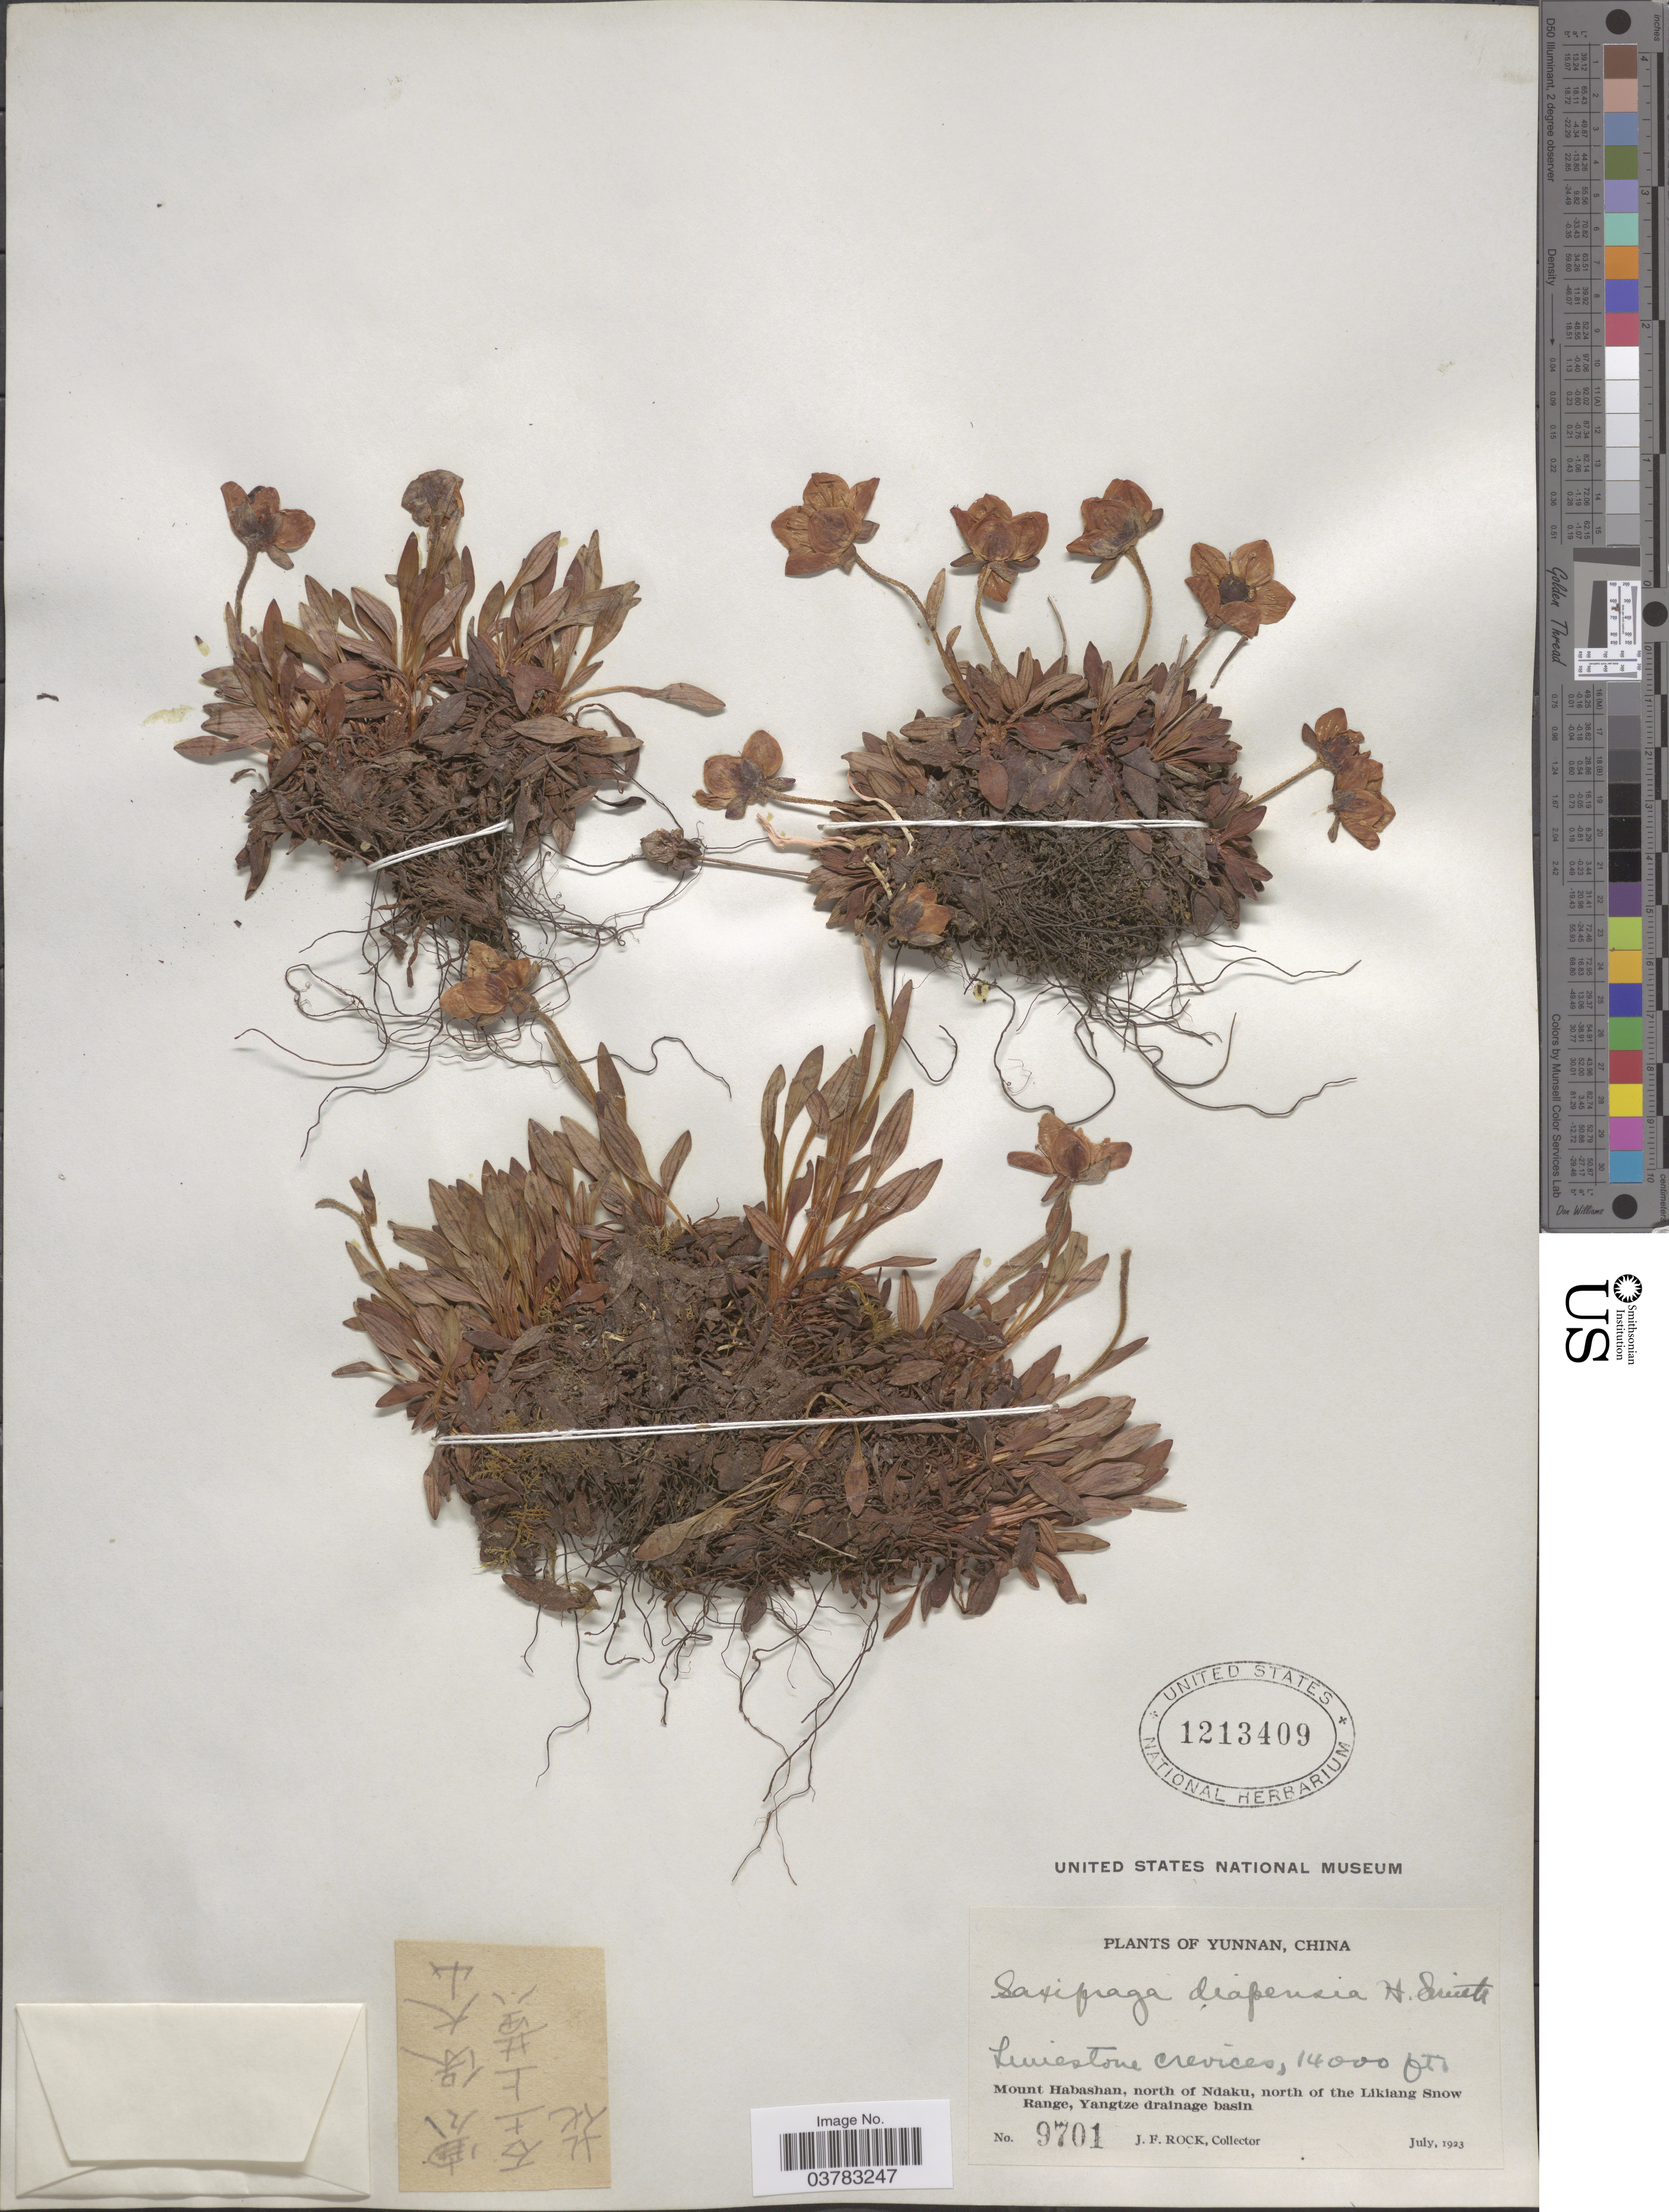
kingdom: Plantae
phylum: Tracheophyta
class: Magnoliopsida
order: Saxifragales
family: Saxifragaceae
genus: Saxifraga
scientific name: Saxifraga diapensia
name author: Harry Sm.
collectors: J. Rock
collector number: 9701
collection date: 1923-07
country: China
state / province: Yunnan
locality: Mount Habashan, north of Ndaku, north of the Likiang Snow Range, Yangtze drainage basin.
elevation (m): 4267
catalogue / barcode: US 1213409